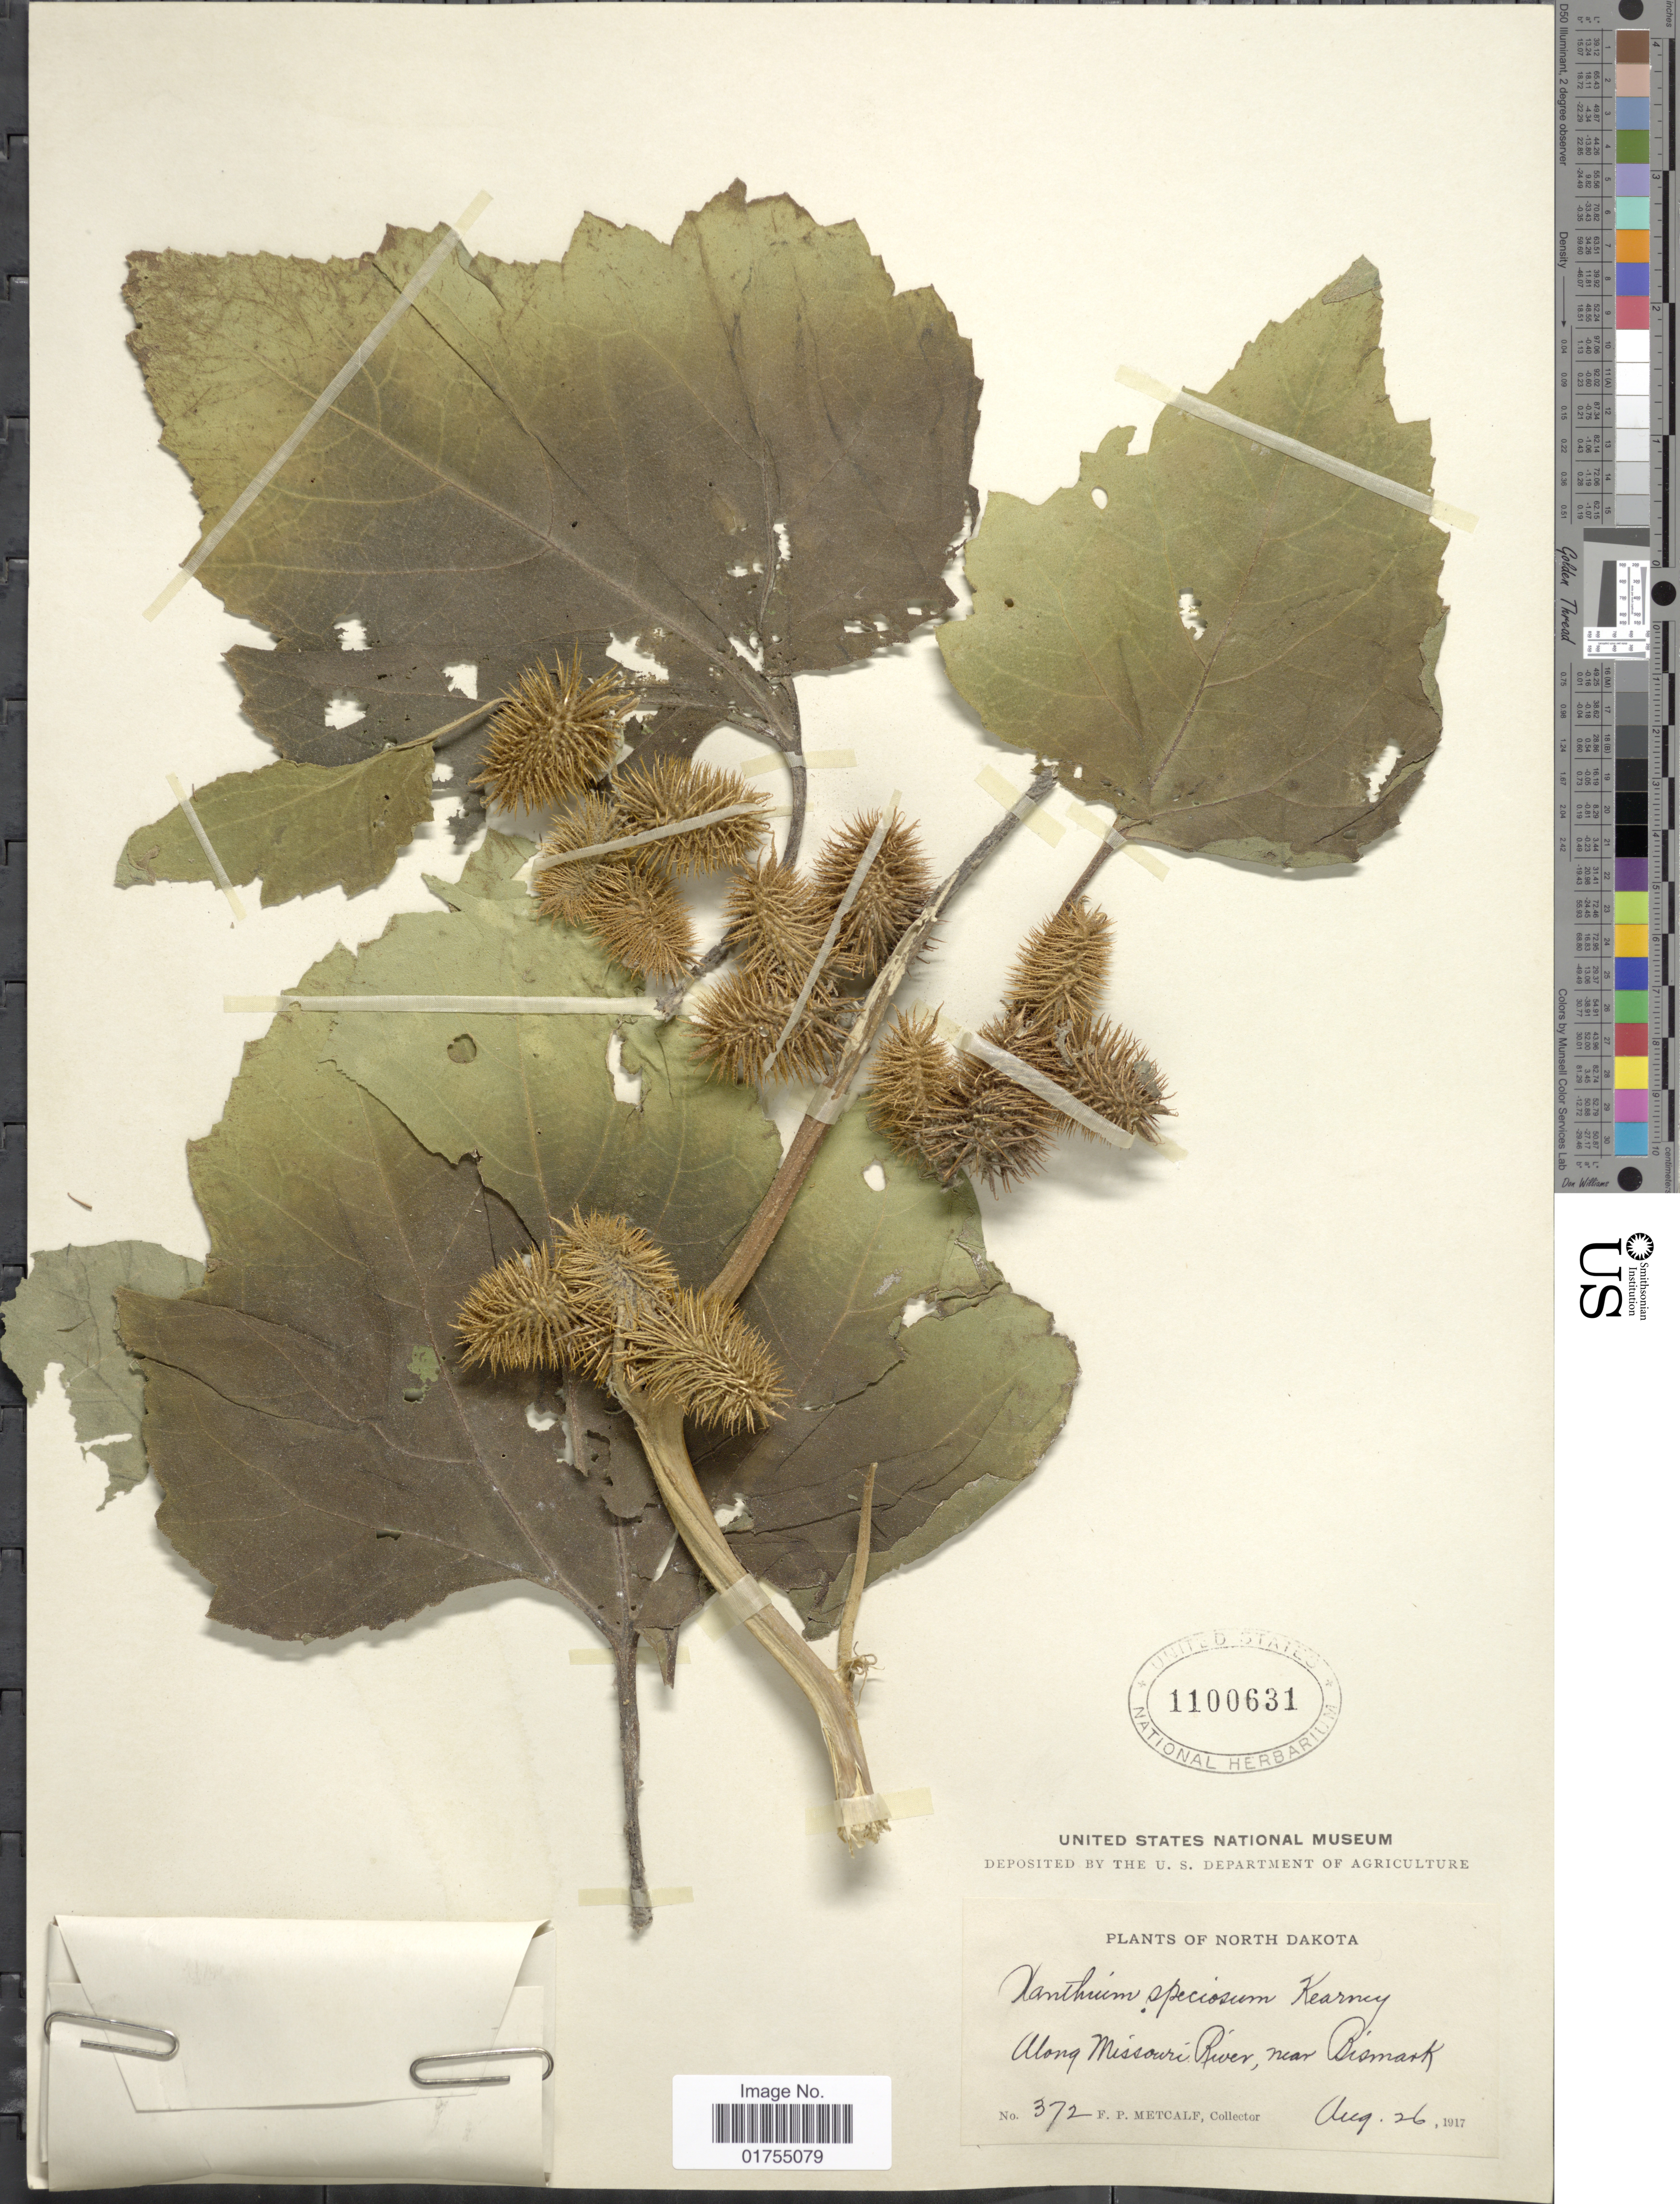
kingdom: Plantae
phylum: Tracheophyta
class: Magnoliopsida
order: Asterales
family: Asteraceae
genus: Xanthium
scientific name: Xanthium speciosum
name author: Kearney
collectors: F. Metcalf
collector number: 372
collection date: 1917-08-26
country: United States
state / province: North Dakota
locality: Along Missourie River, near Bismark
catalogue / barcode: US 1100631